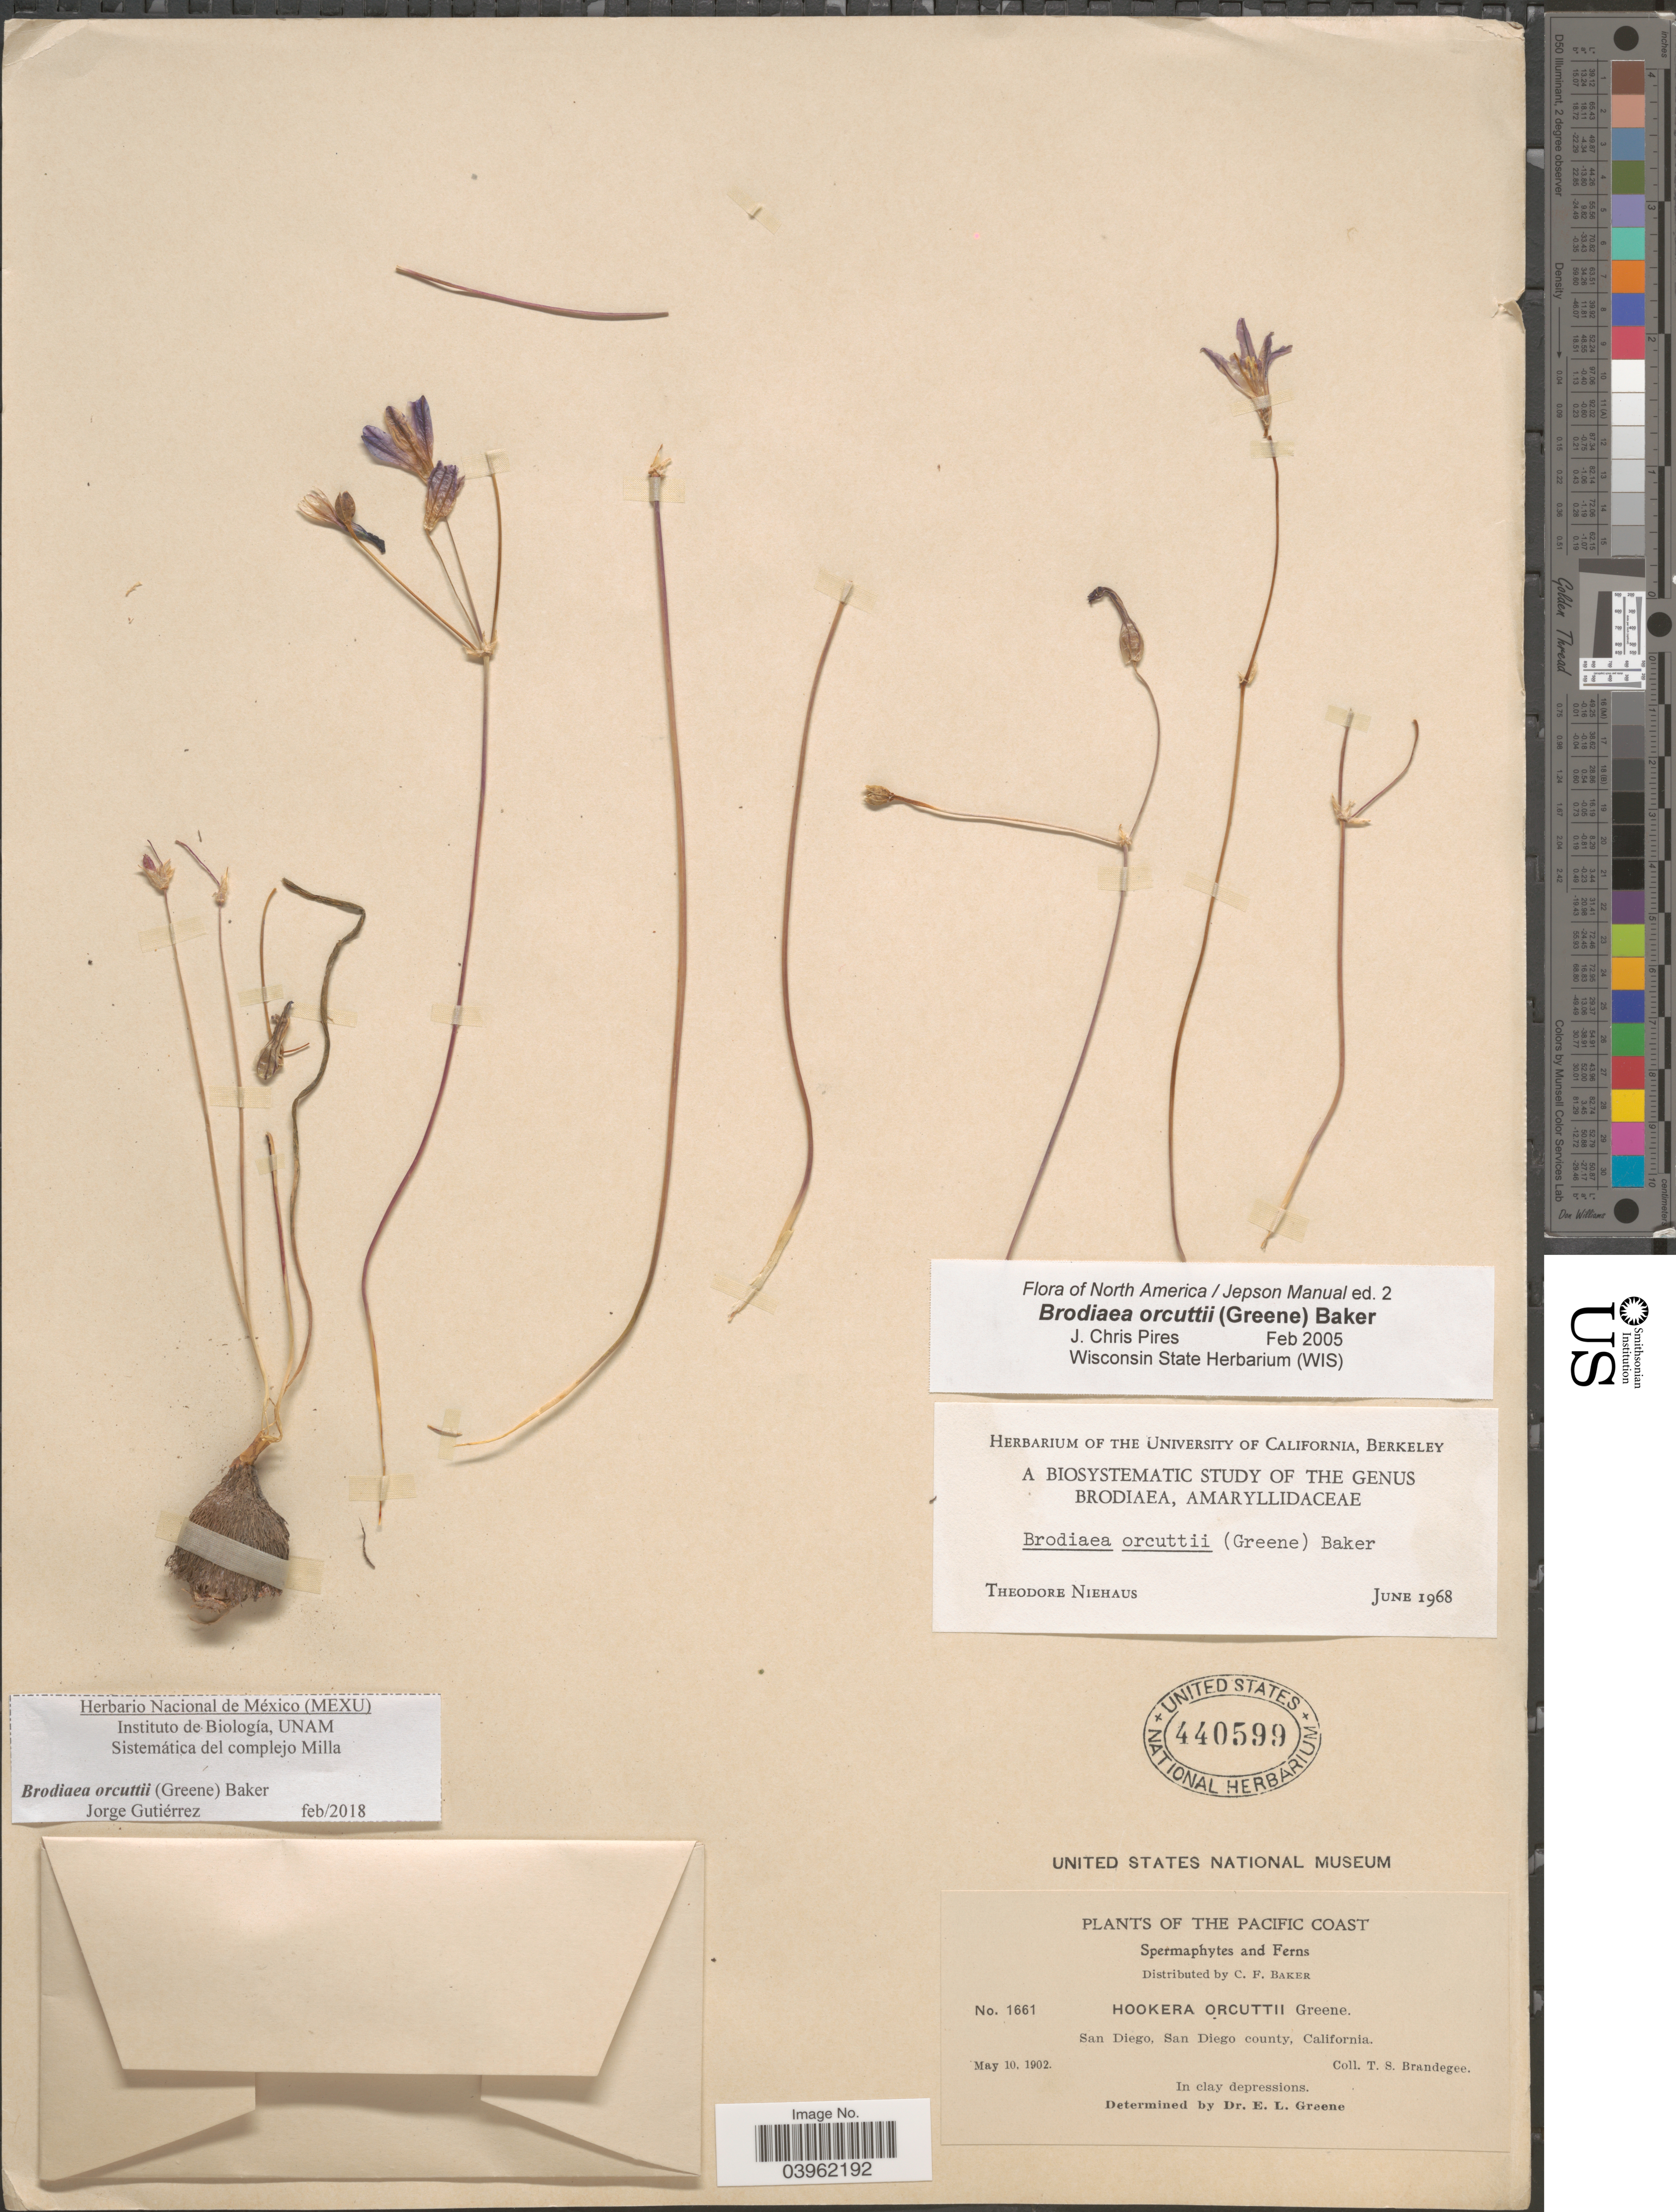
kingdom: Plantae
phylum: Tracheophyta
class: Liliopsida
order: Asparagales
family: Asparagaceae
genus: Brodiaea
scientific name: Brodiaea orcuttii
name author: (Greene) Baker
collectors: T. S. Brandegee (herbarium)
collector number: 1661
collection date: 1902-05-10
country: United States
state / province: California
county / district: San Diego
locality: Pacific Coast. San Diego, San Diego county.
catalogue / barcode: US 440599